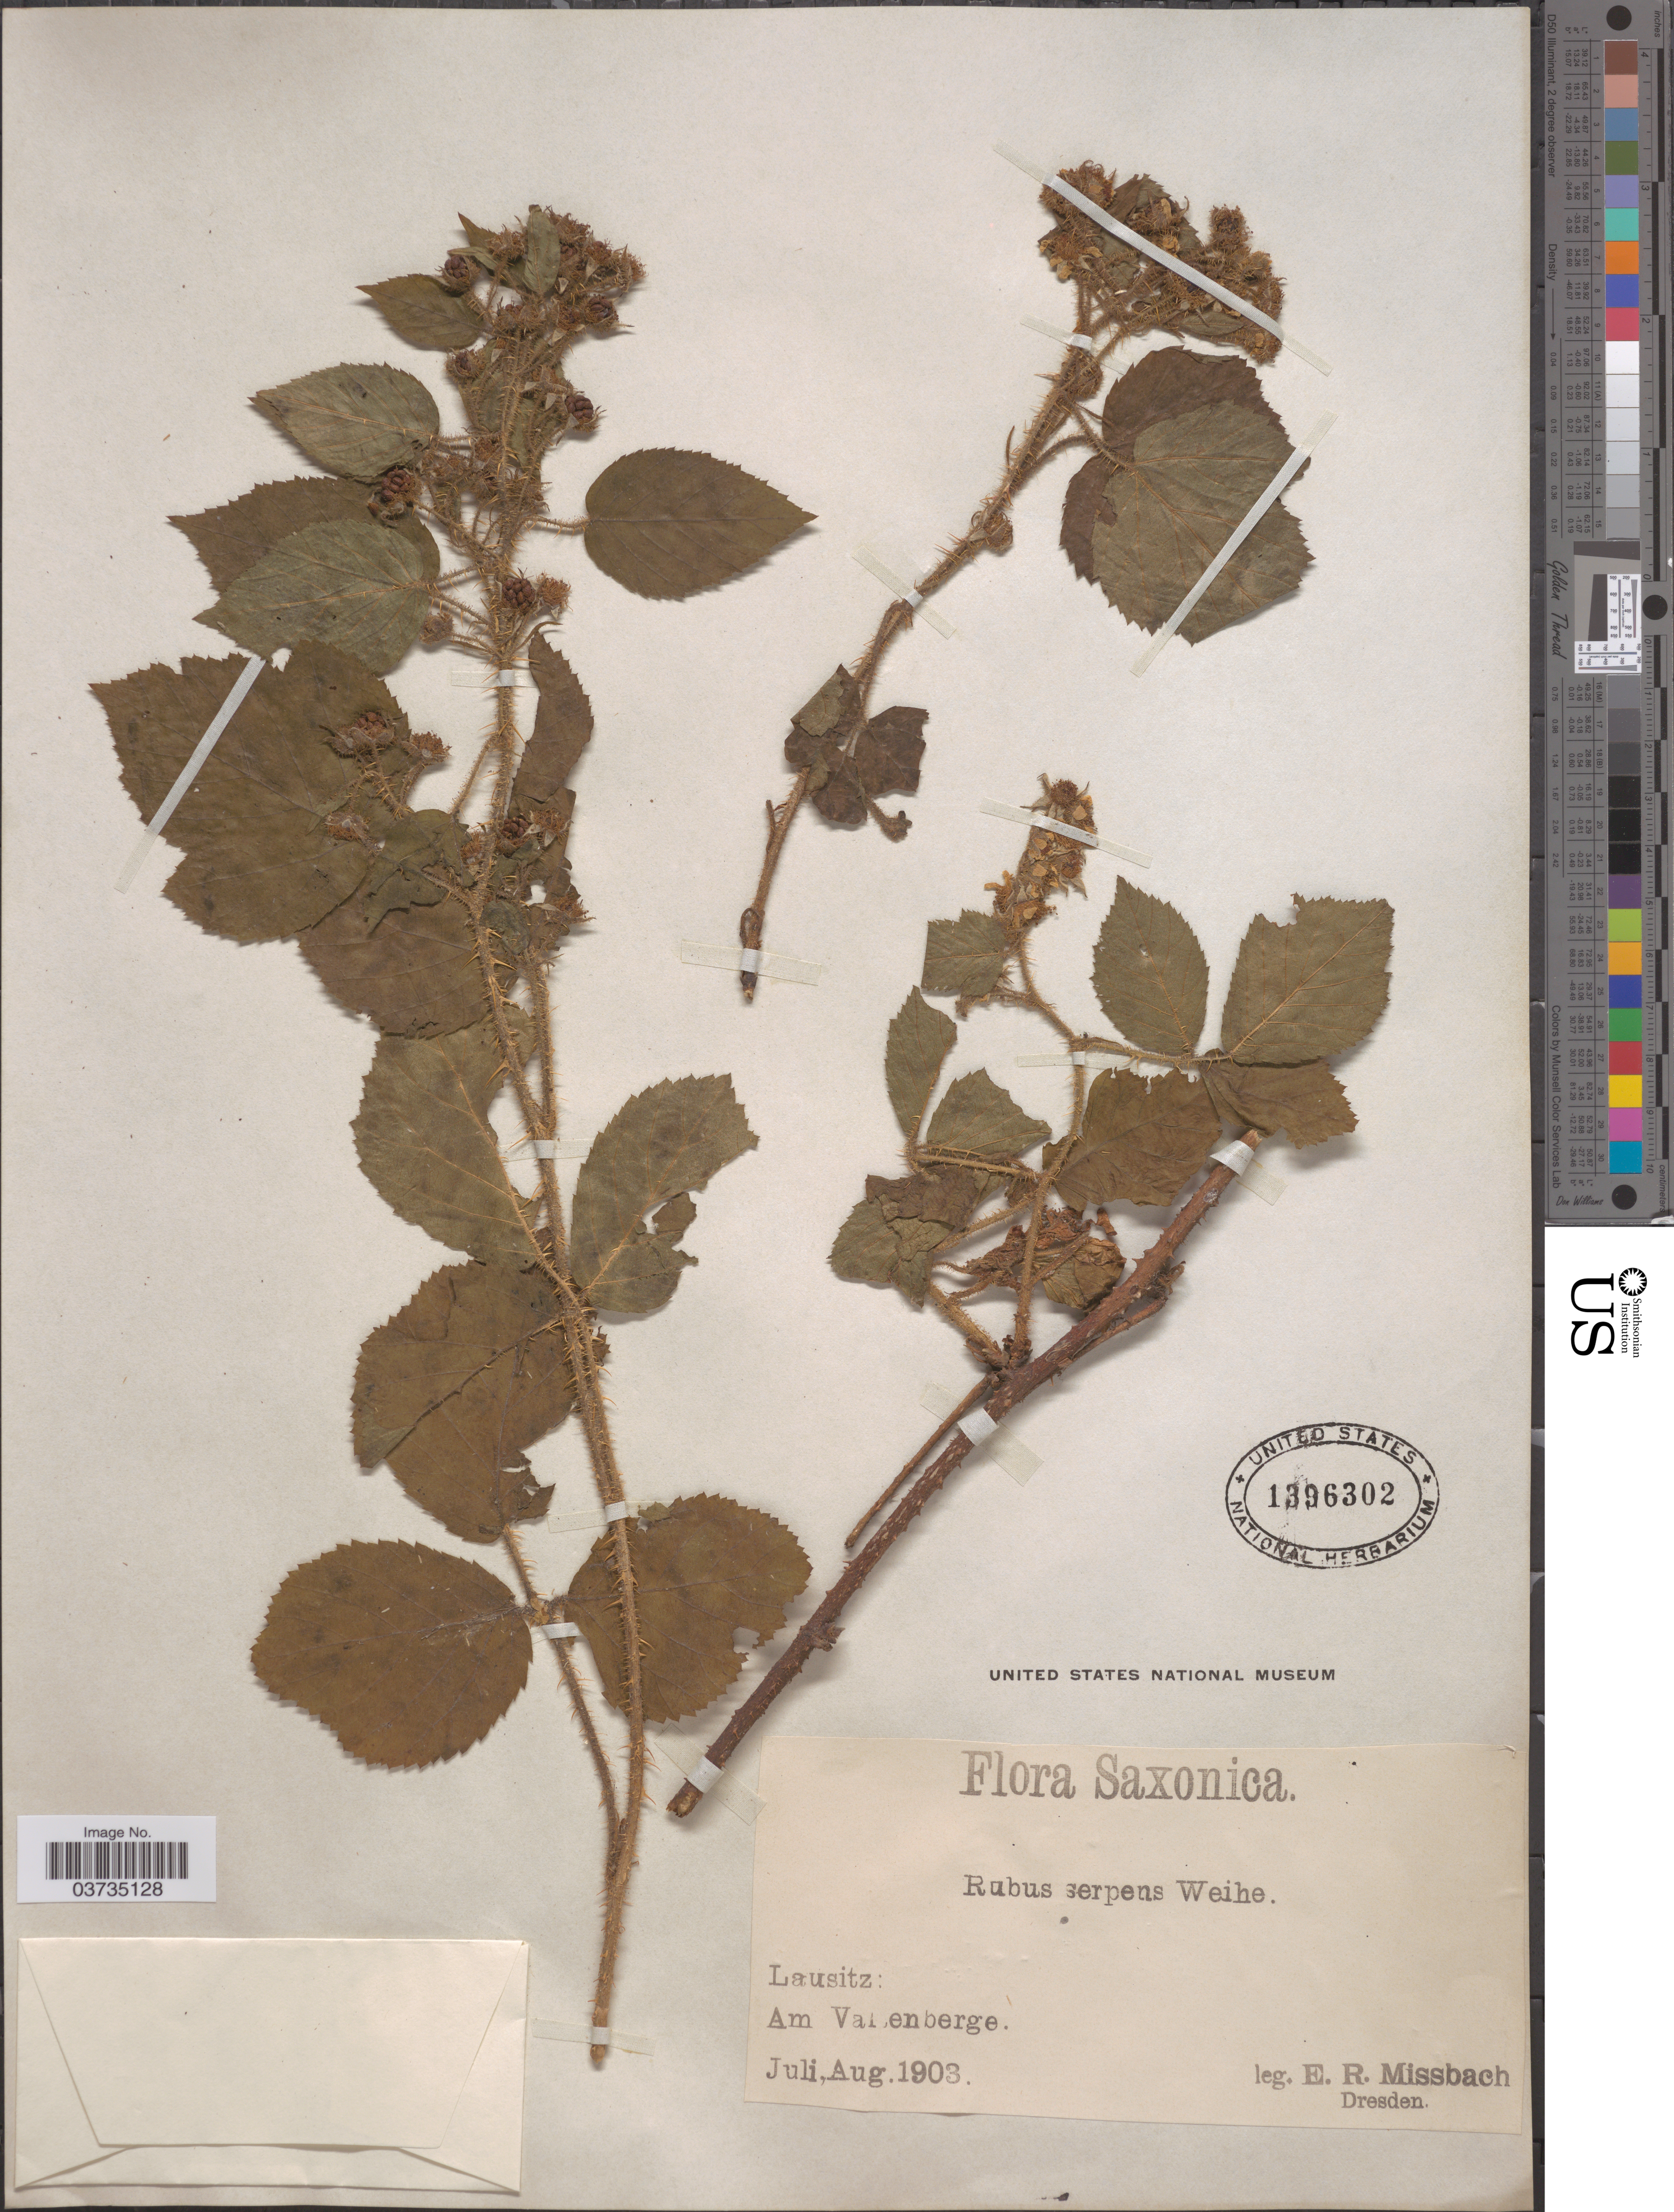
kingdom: Plantae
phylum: Tracheophyta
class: Magnoliopsida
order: Rosales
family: Rosaceae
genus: Rubus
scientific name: Rubus serpens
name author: Weihe ex Lej. & Courtois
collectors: E. Missbach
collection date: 1903-07/1903-08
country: Germany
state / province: Niedersachsen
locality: Saxonica. Lausitz: Am Va [illegible text]enberge.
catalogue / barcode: US 1396302